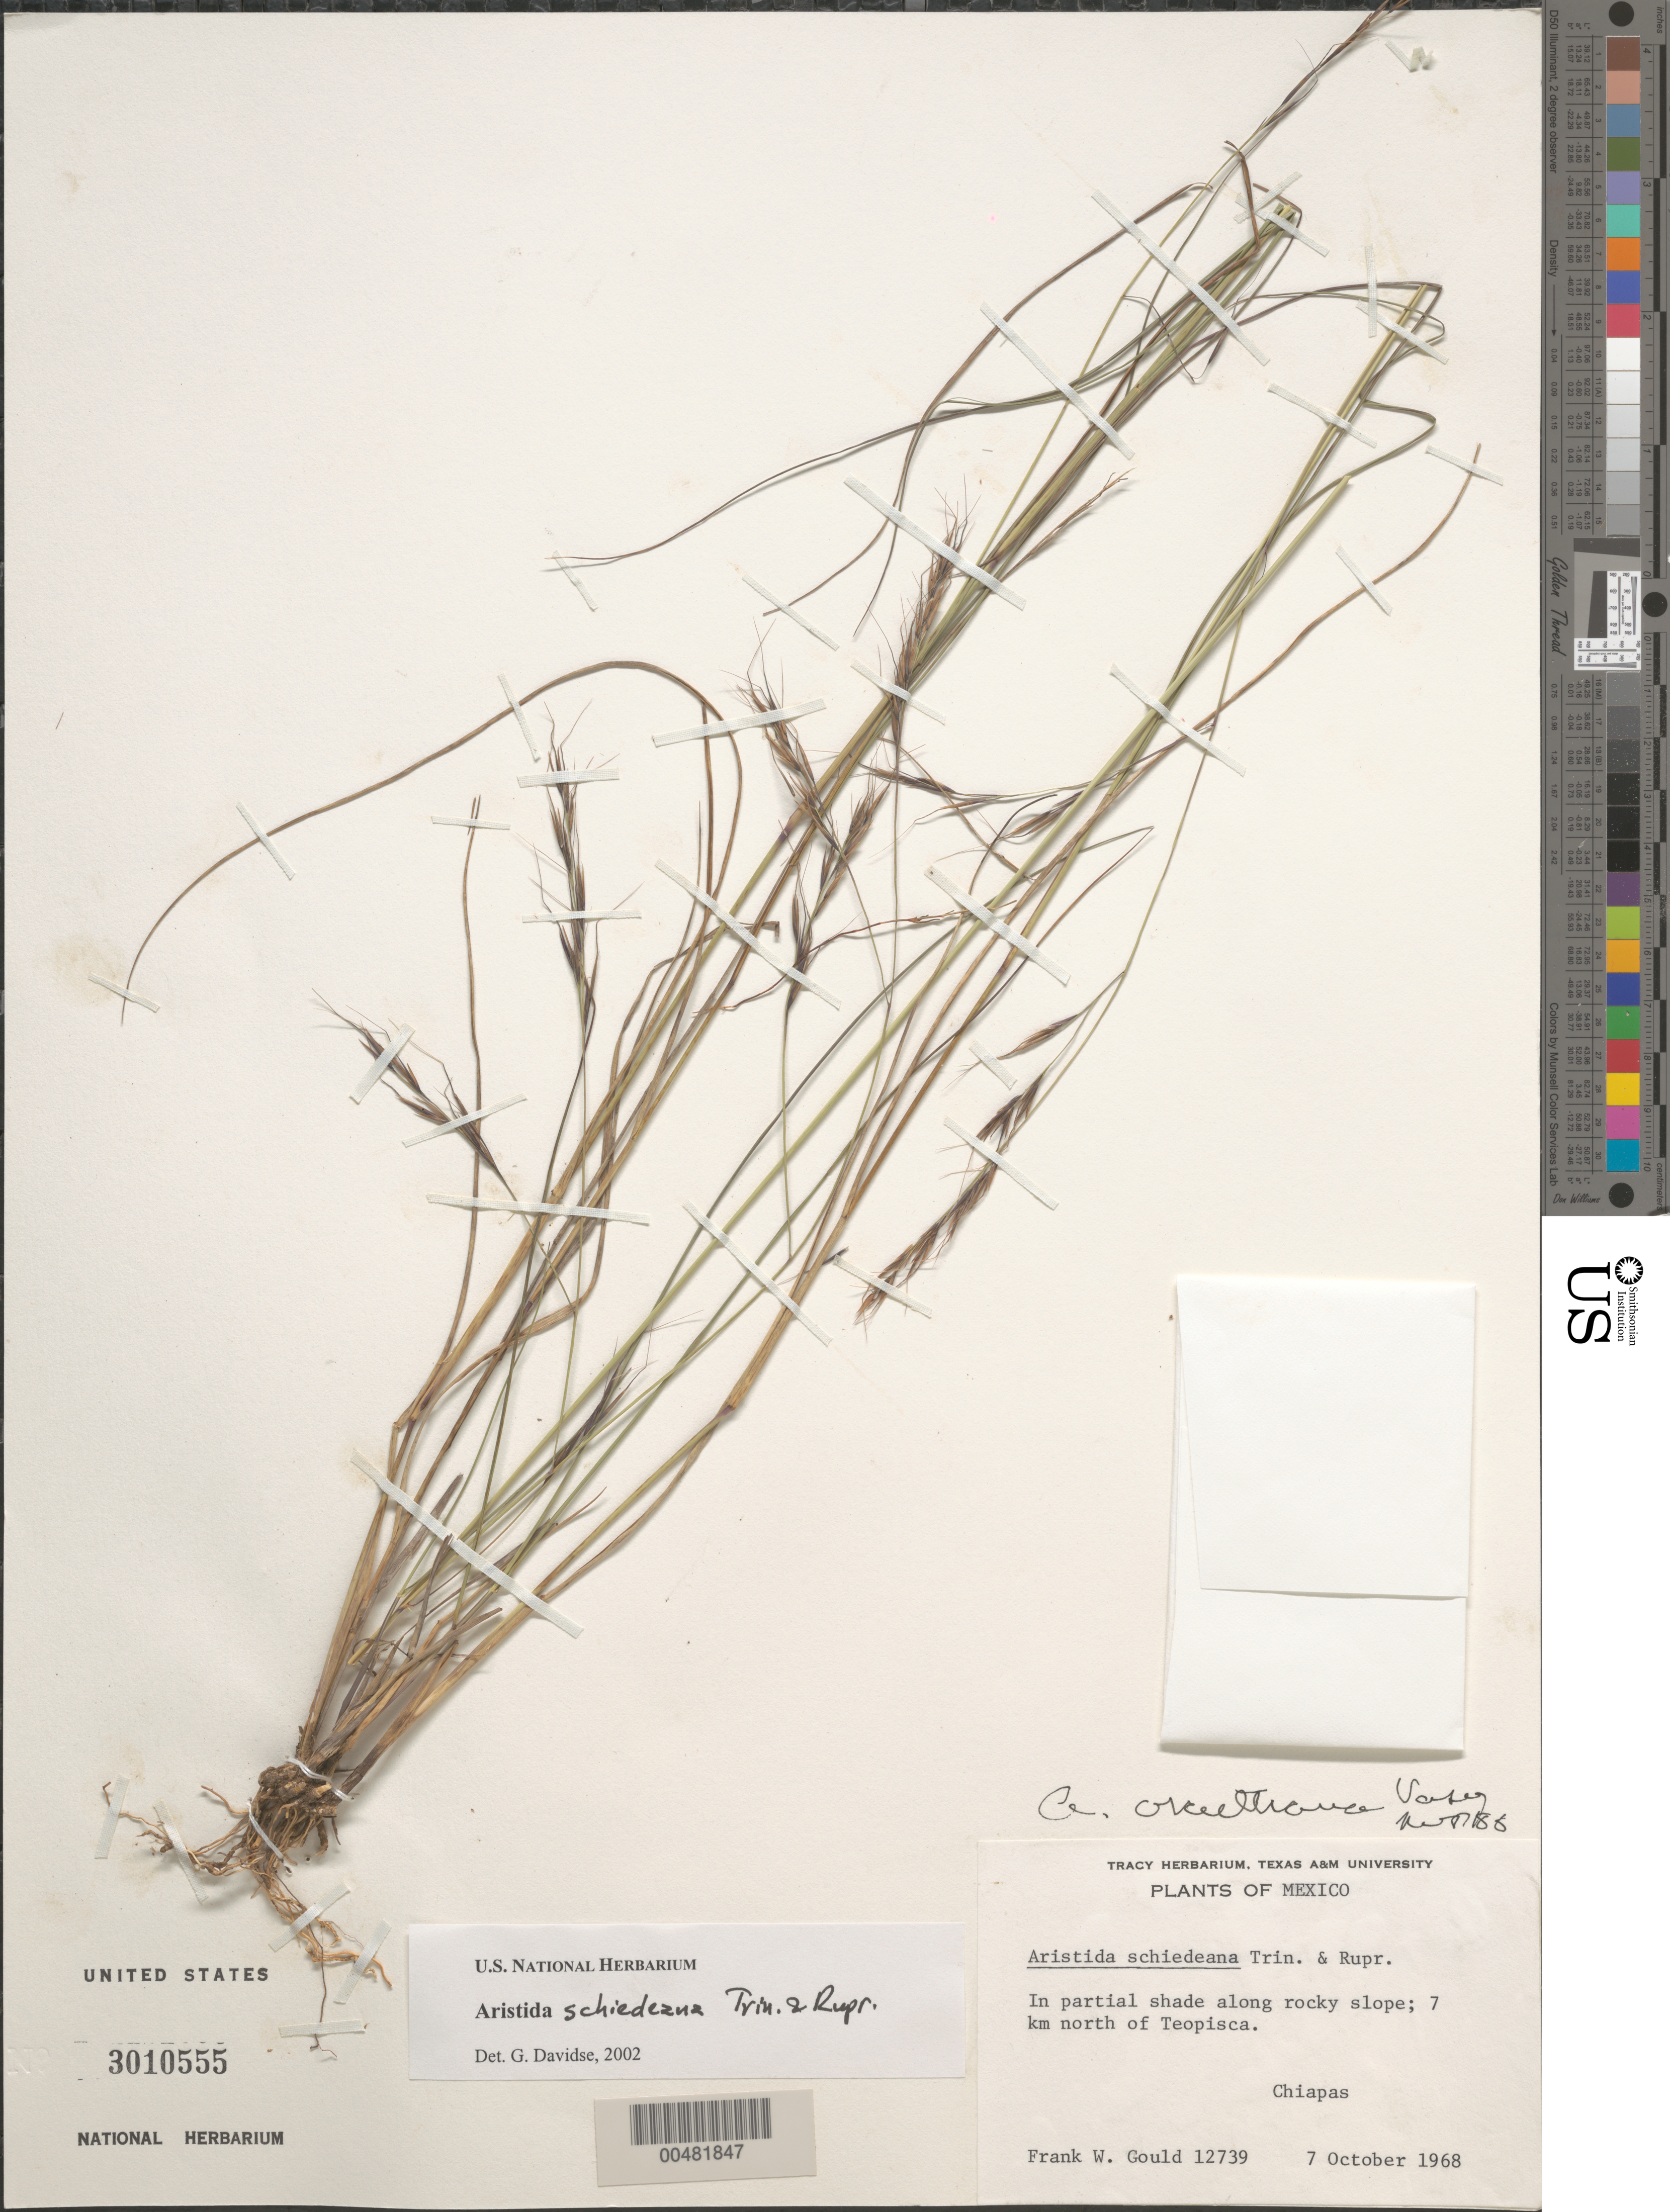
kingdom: Plantae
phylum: Tracheophyta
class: Liliopsida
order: Poales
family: Poaceae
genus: Aristida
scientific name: Aristida schiedeana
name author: Trin. & Rupr.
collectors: F. W. Gould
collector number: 12739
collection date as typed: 7 Oct 1968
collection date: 1968-10-07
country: Mexico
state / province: Chiapas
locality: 7 km N of Teopisca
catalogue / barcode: US 3010555